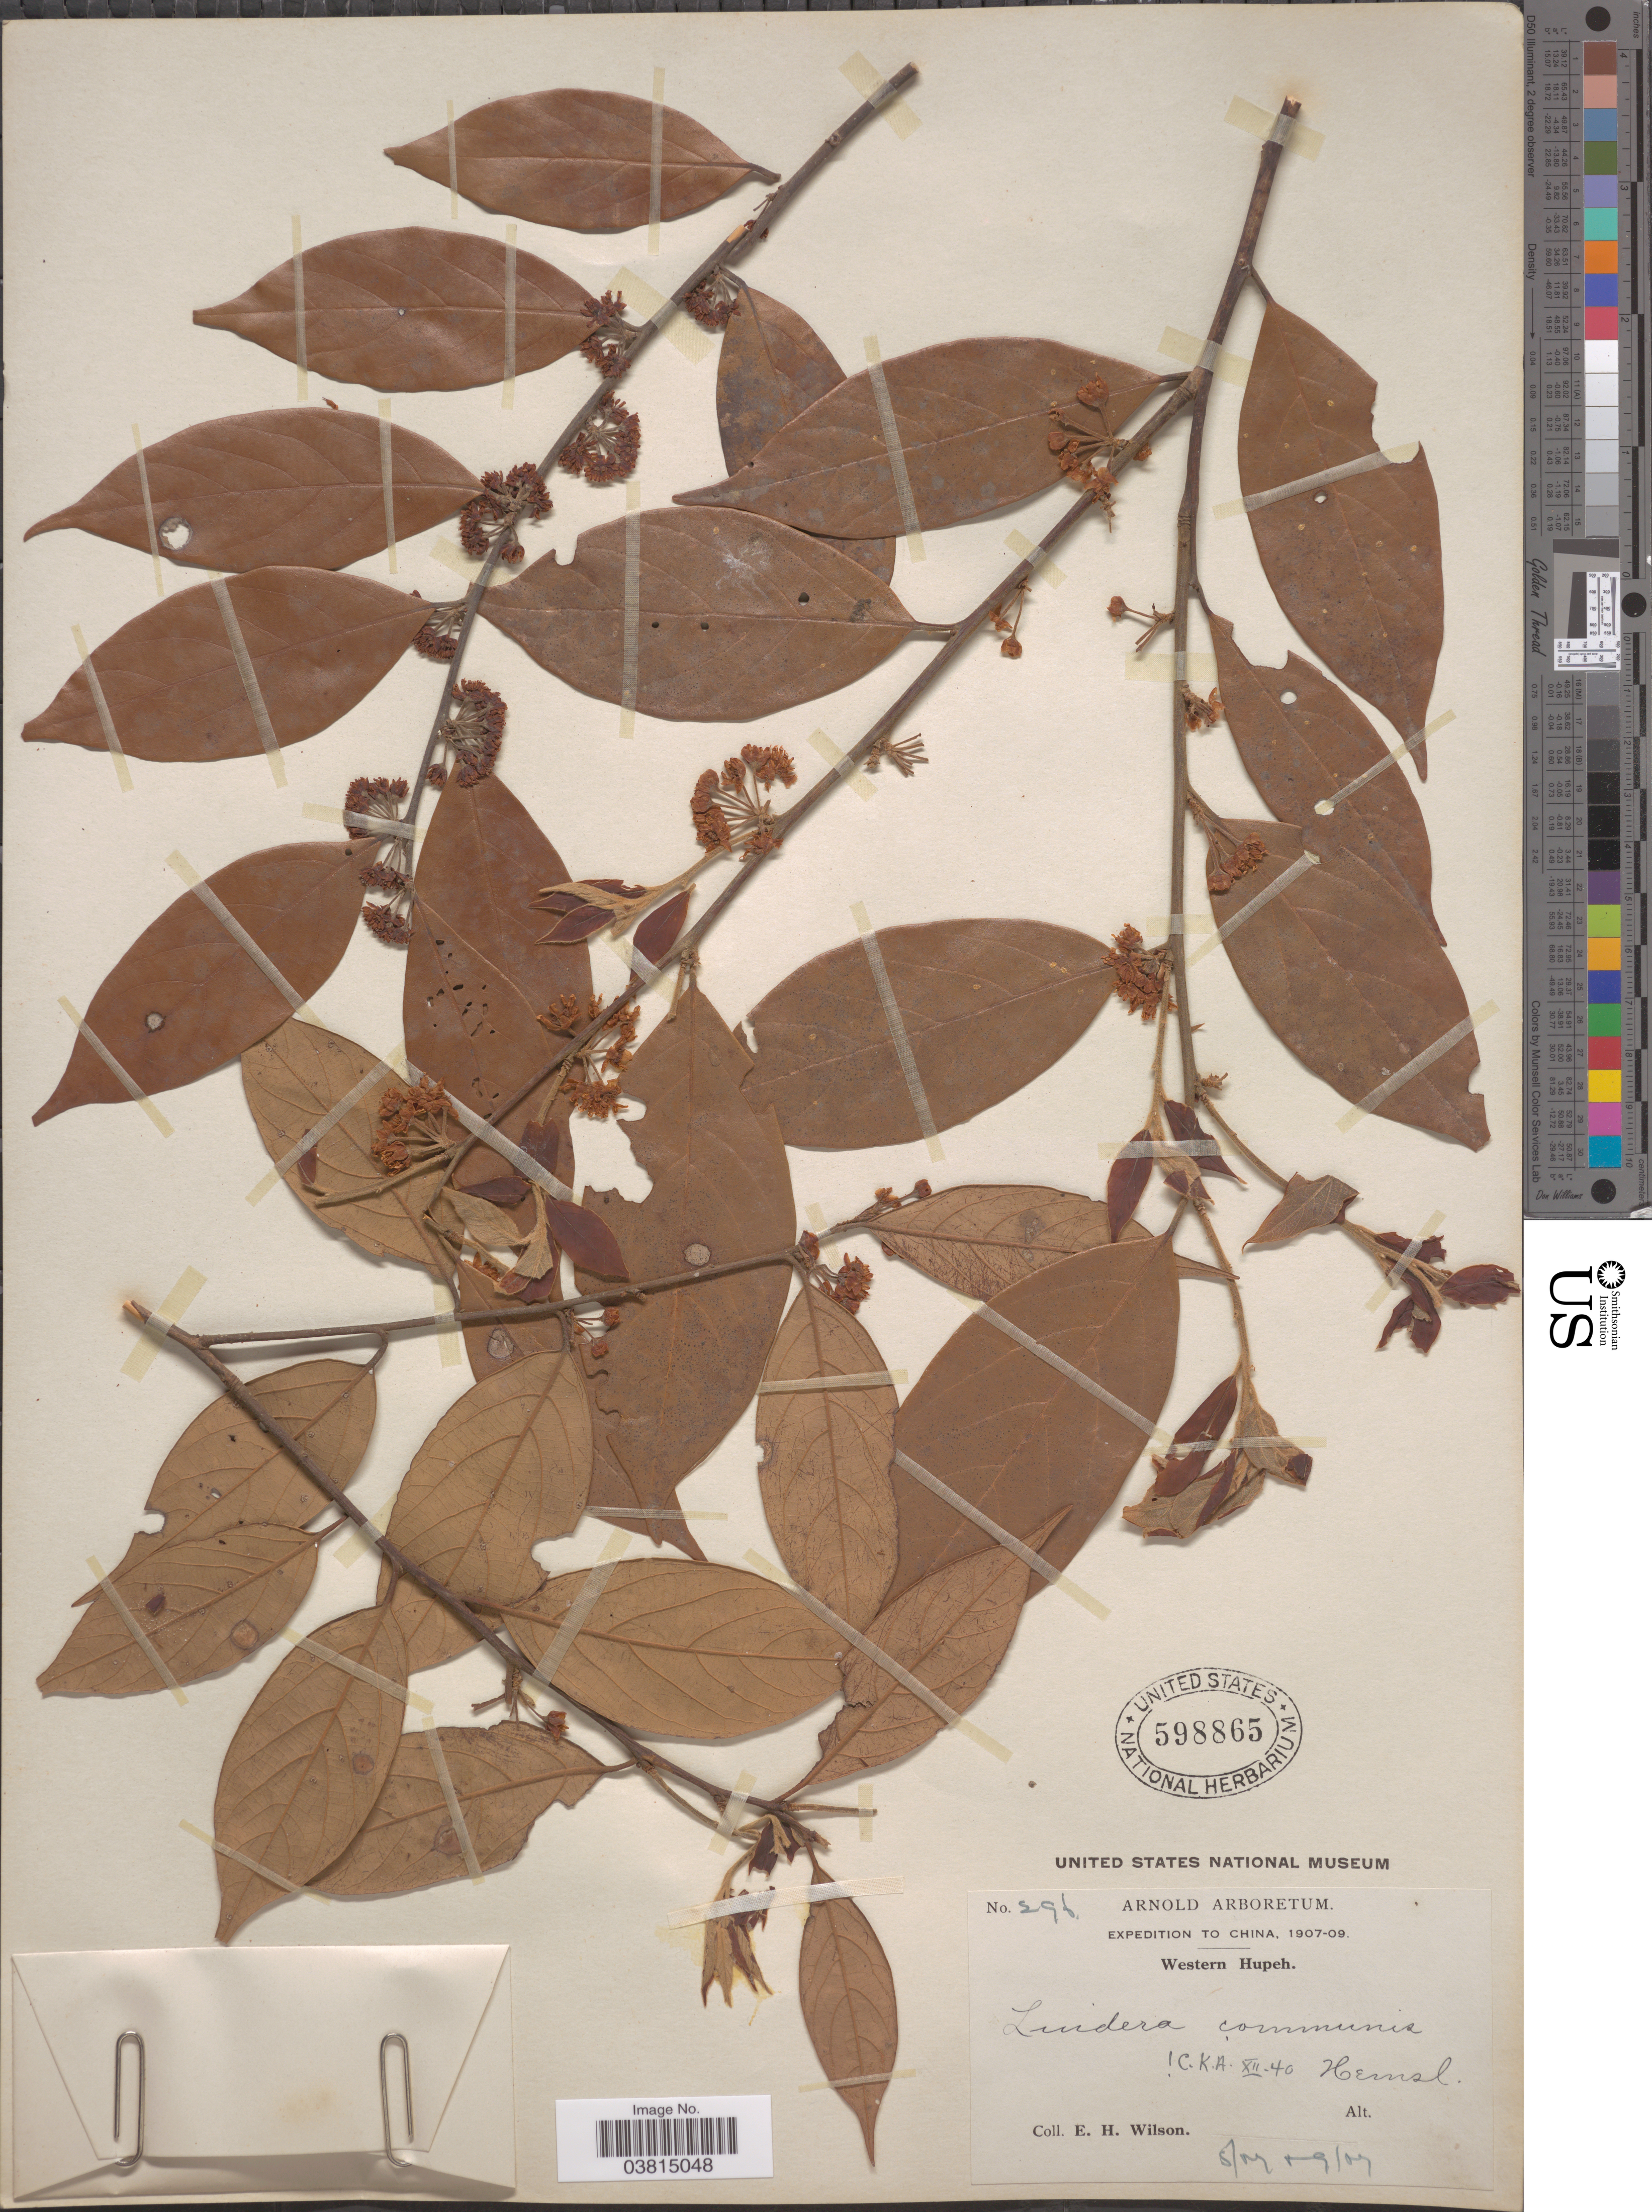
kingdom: Plantae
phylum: Tracheophyta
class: Magnoliopsida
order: Laurales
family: Lauraceae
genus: Lindera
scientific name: Lindera communis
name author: Hemsl.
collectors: E. Wilson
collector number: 296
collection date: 1907-05/1907-09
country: China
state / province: Hubei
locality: Western Hupeh.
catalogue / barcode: US 598865